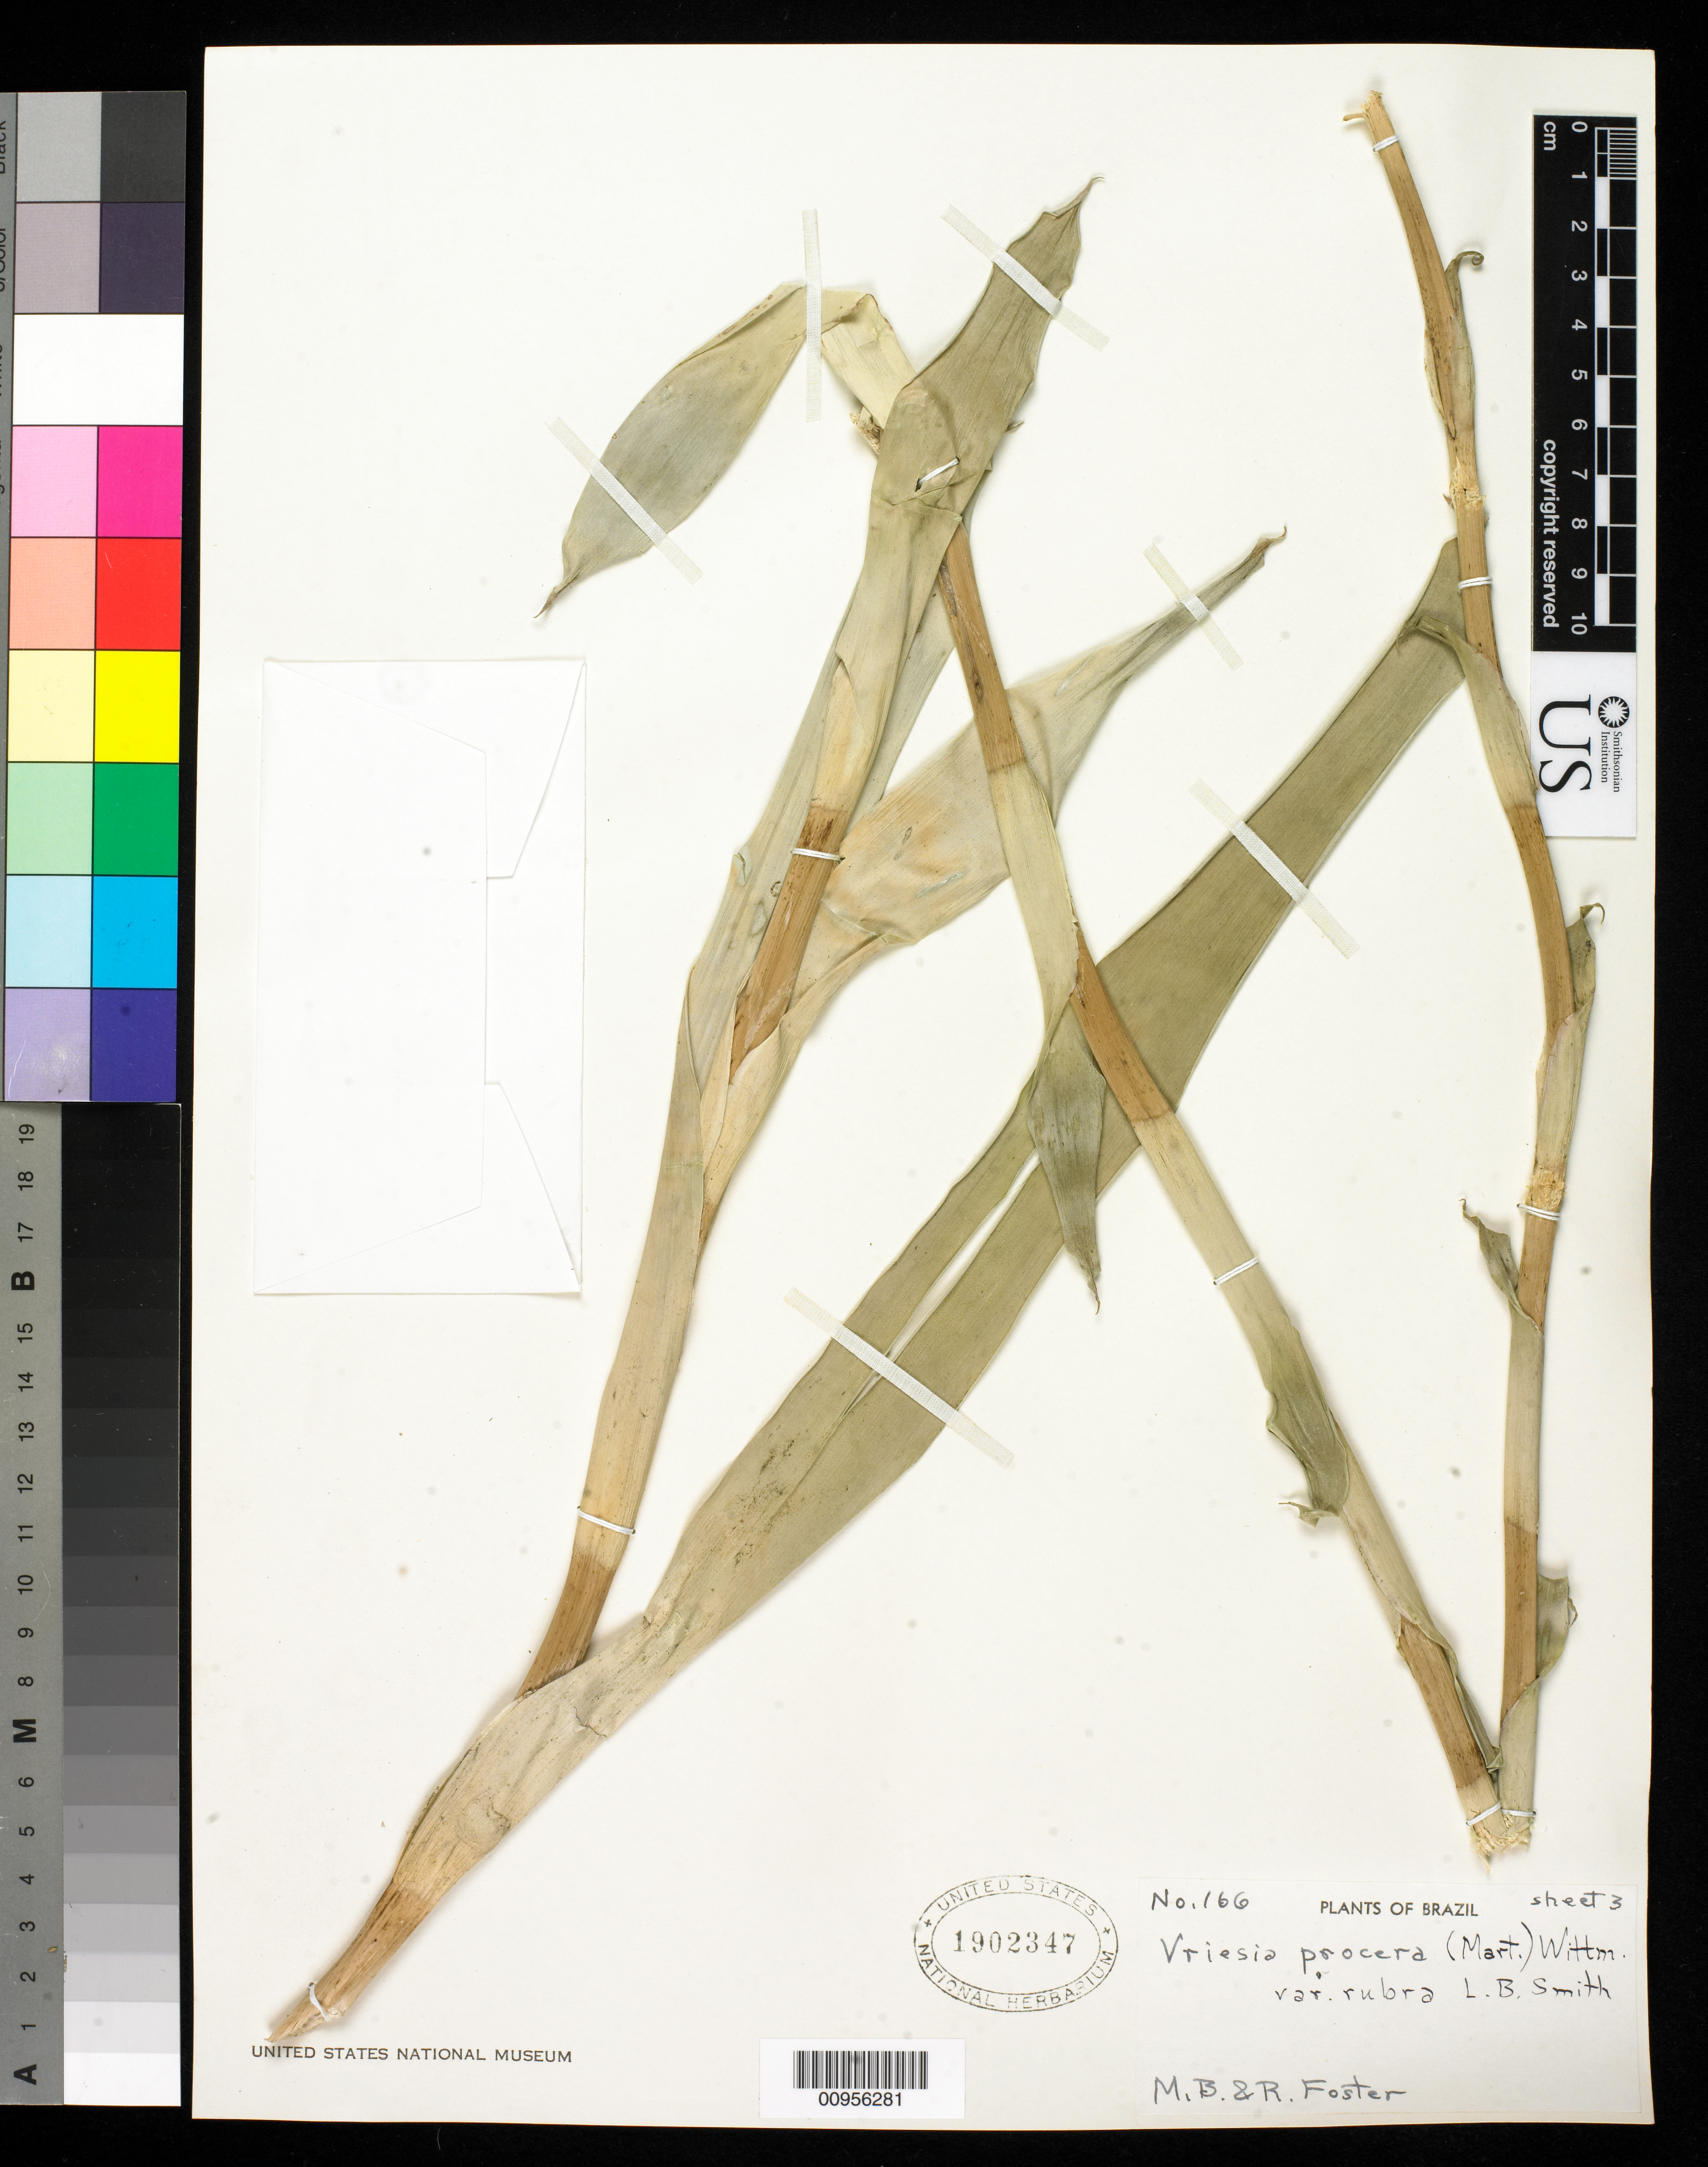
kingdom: Plantae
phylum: Tracheophyta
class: Liliopsida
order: Poales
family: Bromeliaceae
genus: Vriesea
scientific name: Vriesea procera var. rubra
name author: L.B. Sm.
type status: Holotype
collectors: M. B. Foster & R. C. Foster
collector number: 166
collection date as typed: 08 Jul 1939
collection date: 1939-07-08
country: Brazil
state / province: Espírito Santo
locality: Itapemirim.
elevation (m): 457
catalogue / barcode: US 1902347